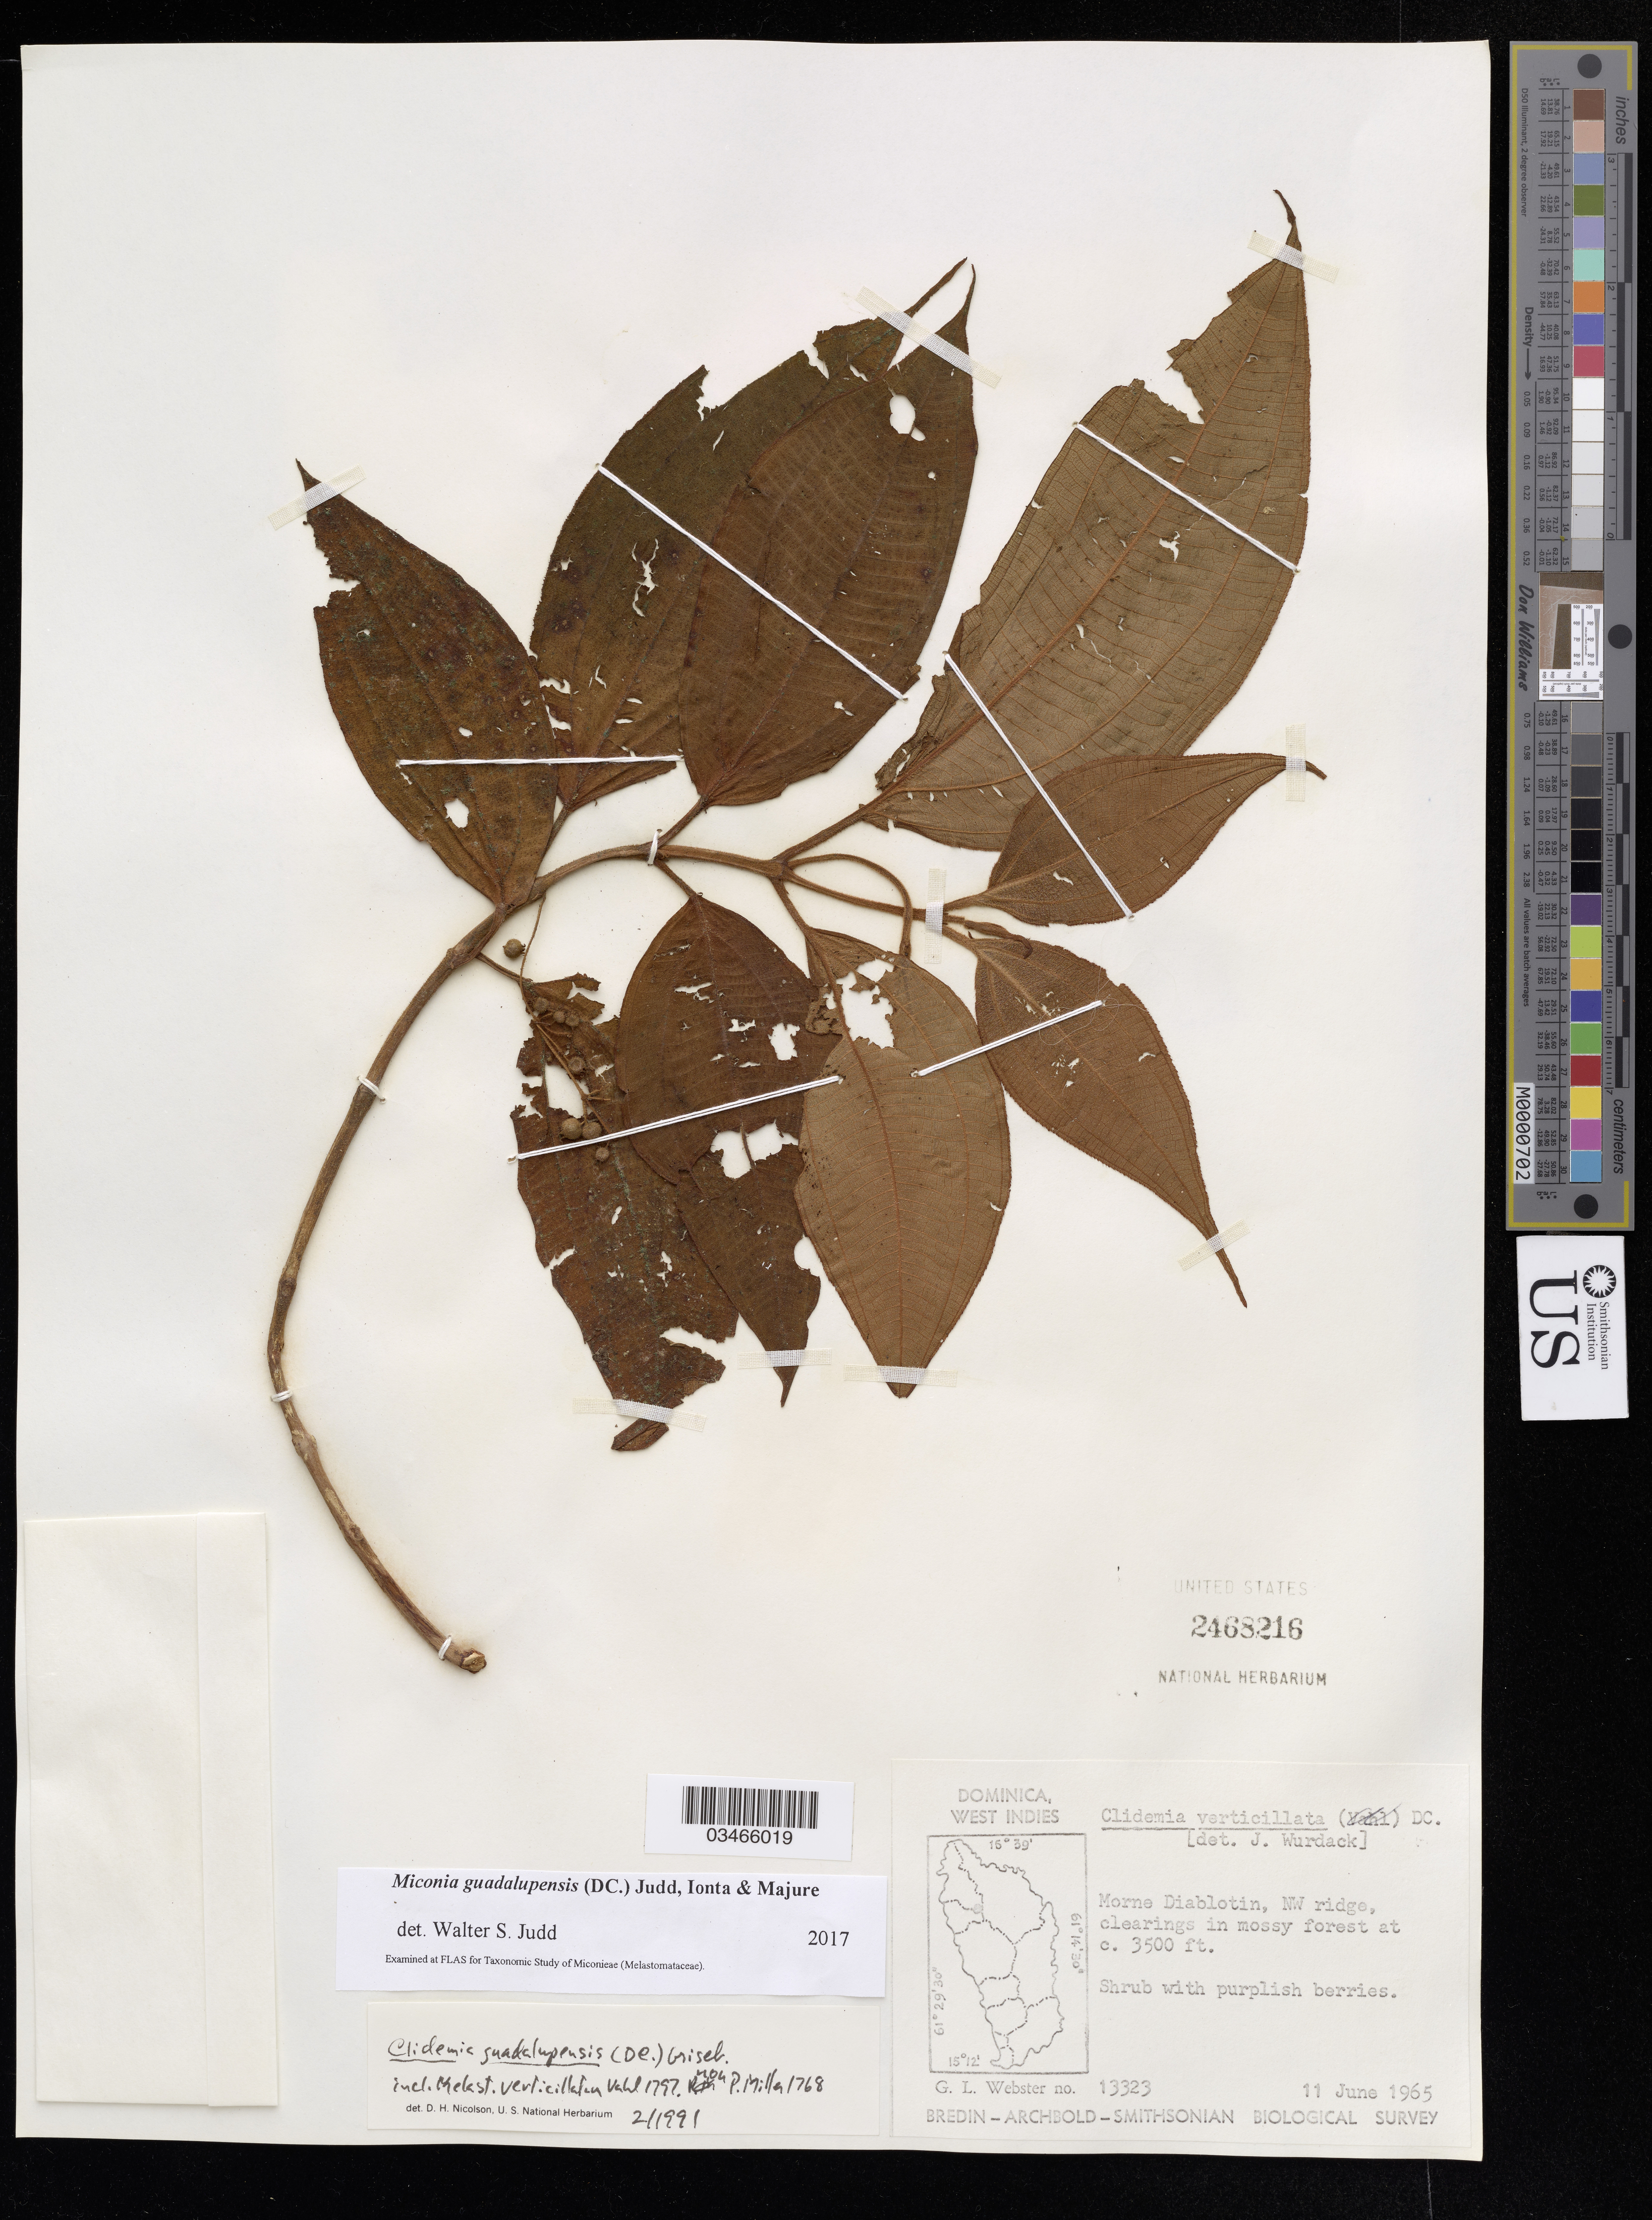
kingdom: Plantae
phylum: Tracheophyta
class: Magnoliopsida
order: Myrtales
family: Melastomataceae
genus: Miconia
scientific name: Miconia guadalupensis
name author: (DC.) Judd et al.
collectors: L. Webster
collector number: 13323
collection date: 1965-06-11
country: Dominica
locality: Morne Diablotin, NW ridge.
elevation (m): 10668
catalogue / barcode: US 2468216